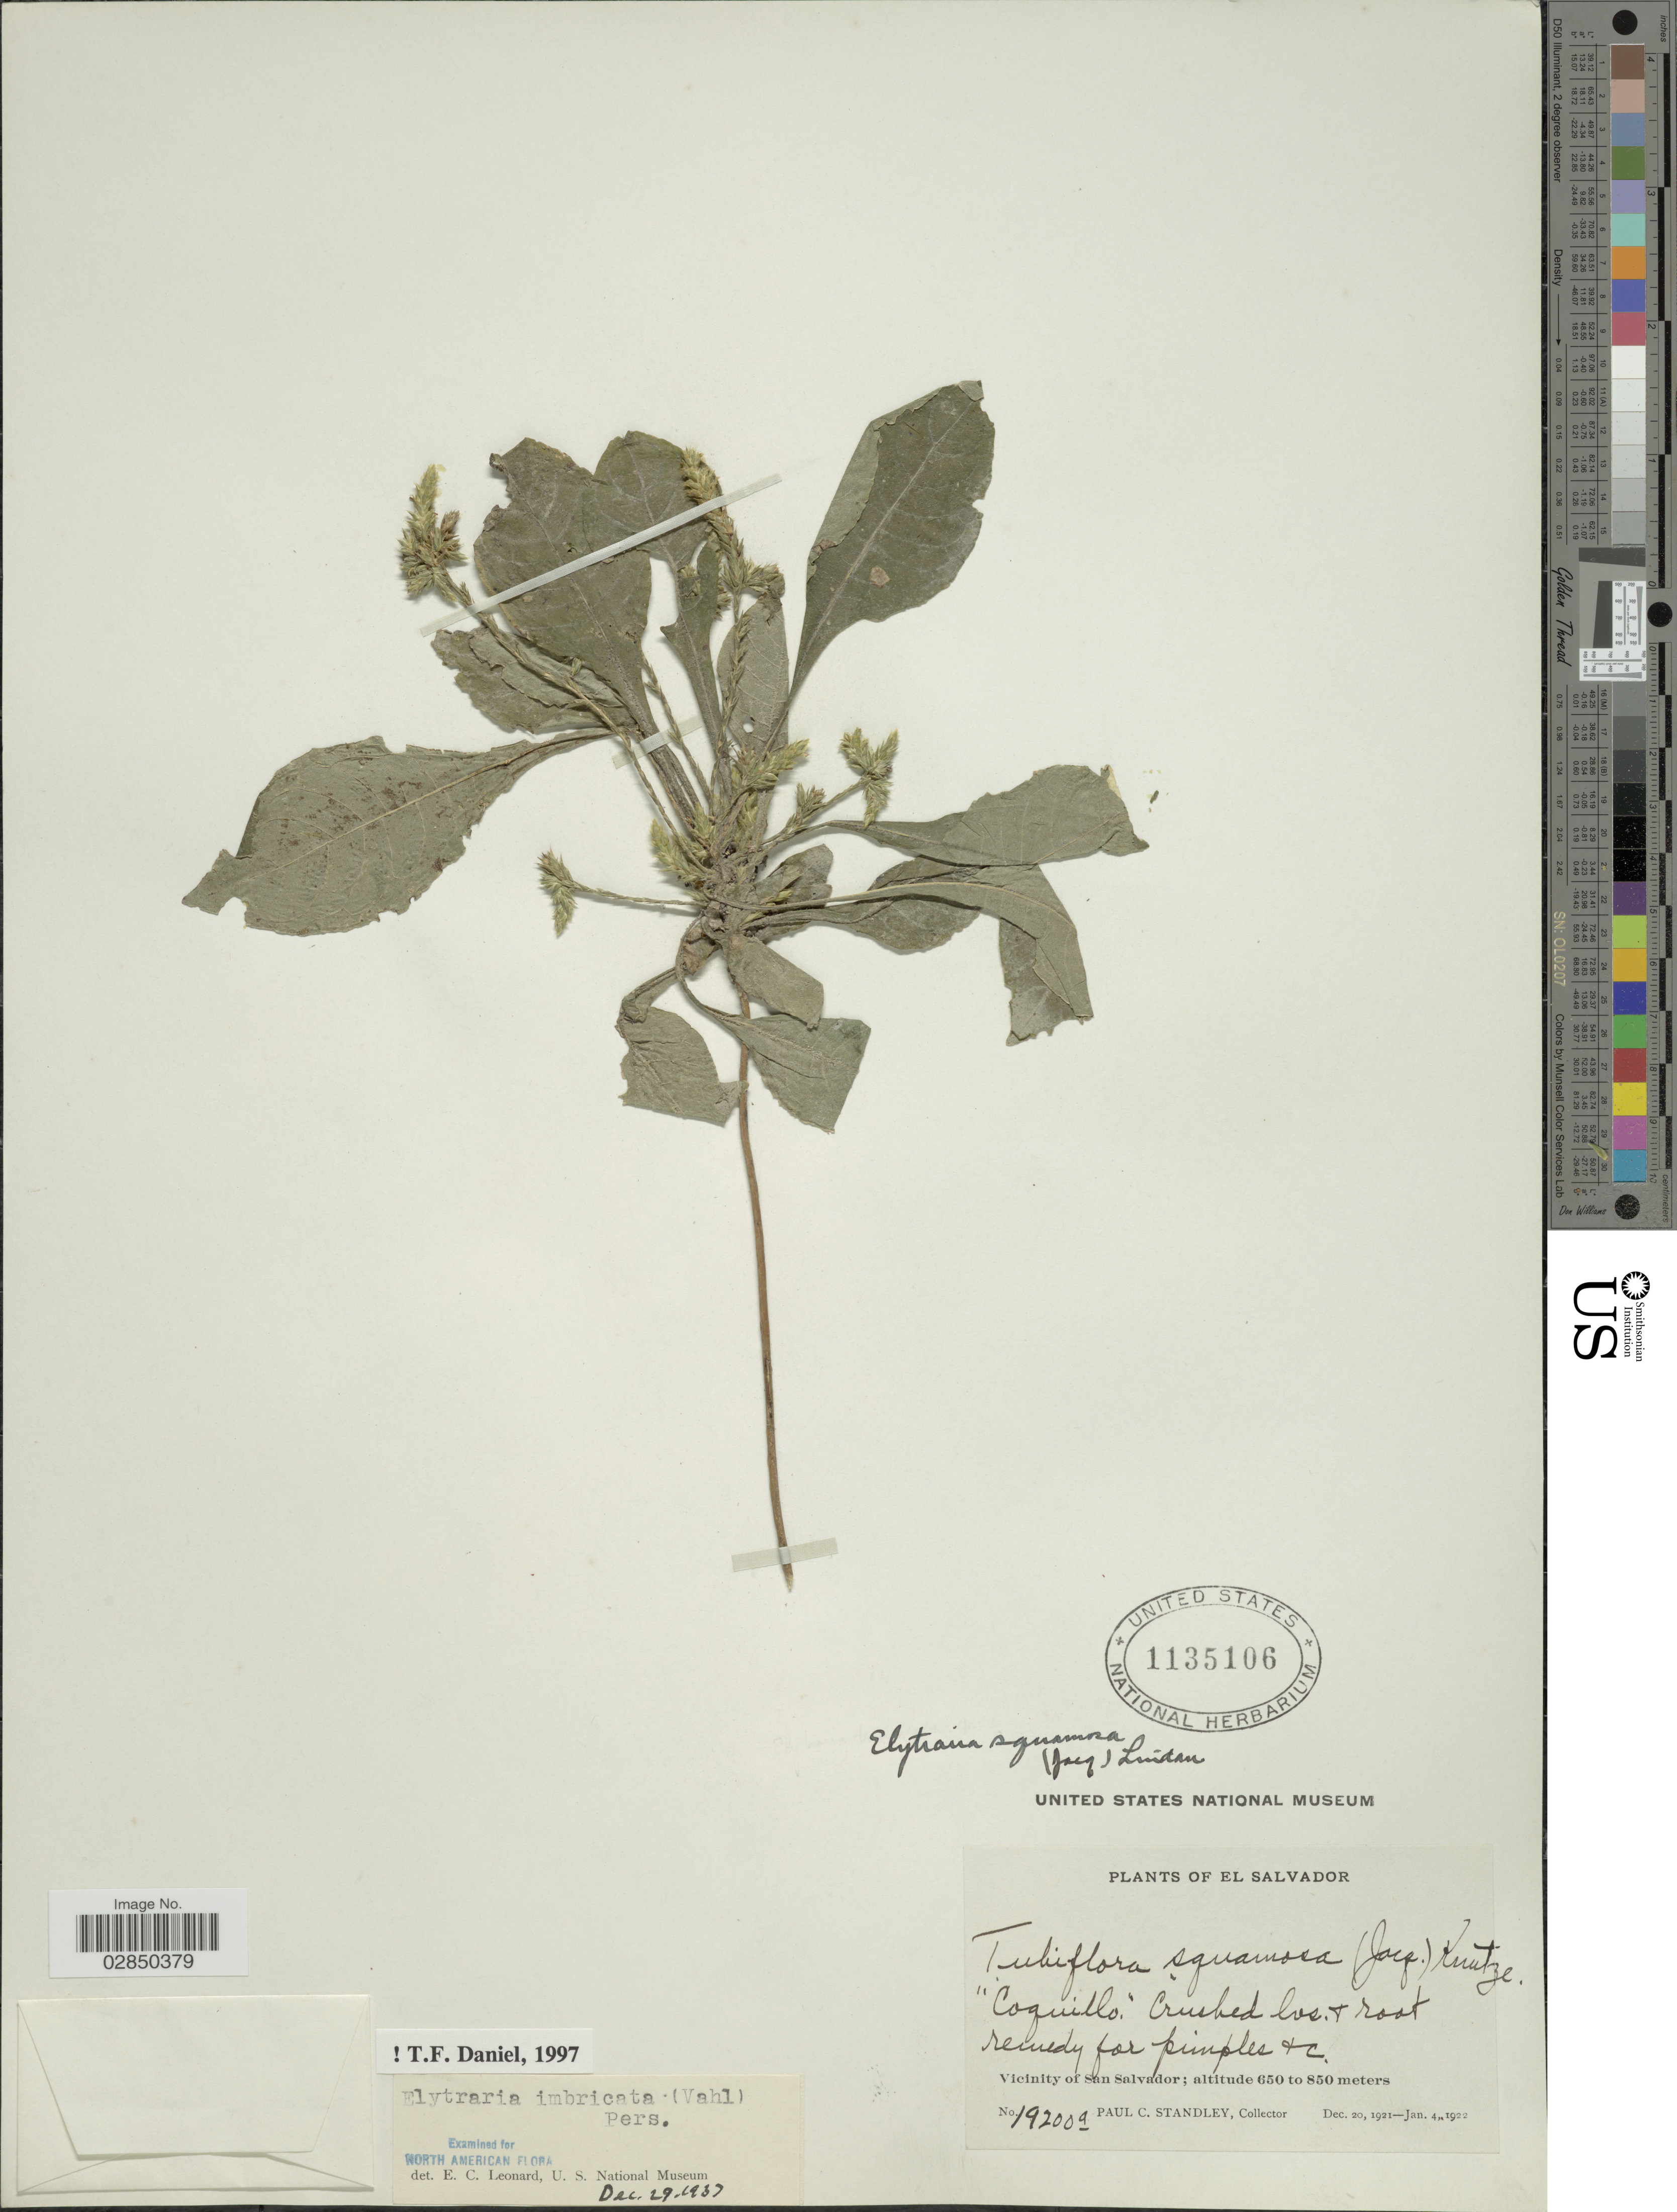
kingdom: Plantae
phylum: Tracheophyta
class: Magnoliopsida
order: Lamiales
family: Acanthaceae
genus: Elytraria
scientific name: Elytraria imbricata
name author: (Vahl) Pers.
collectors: P. C. Standley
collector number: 19200a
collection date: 1921-12-20/1922-01-04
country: El Salvador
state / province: San Salvador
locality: Vicinity of San Salvador.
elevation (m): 650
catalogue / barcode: US 1135106